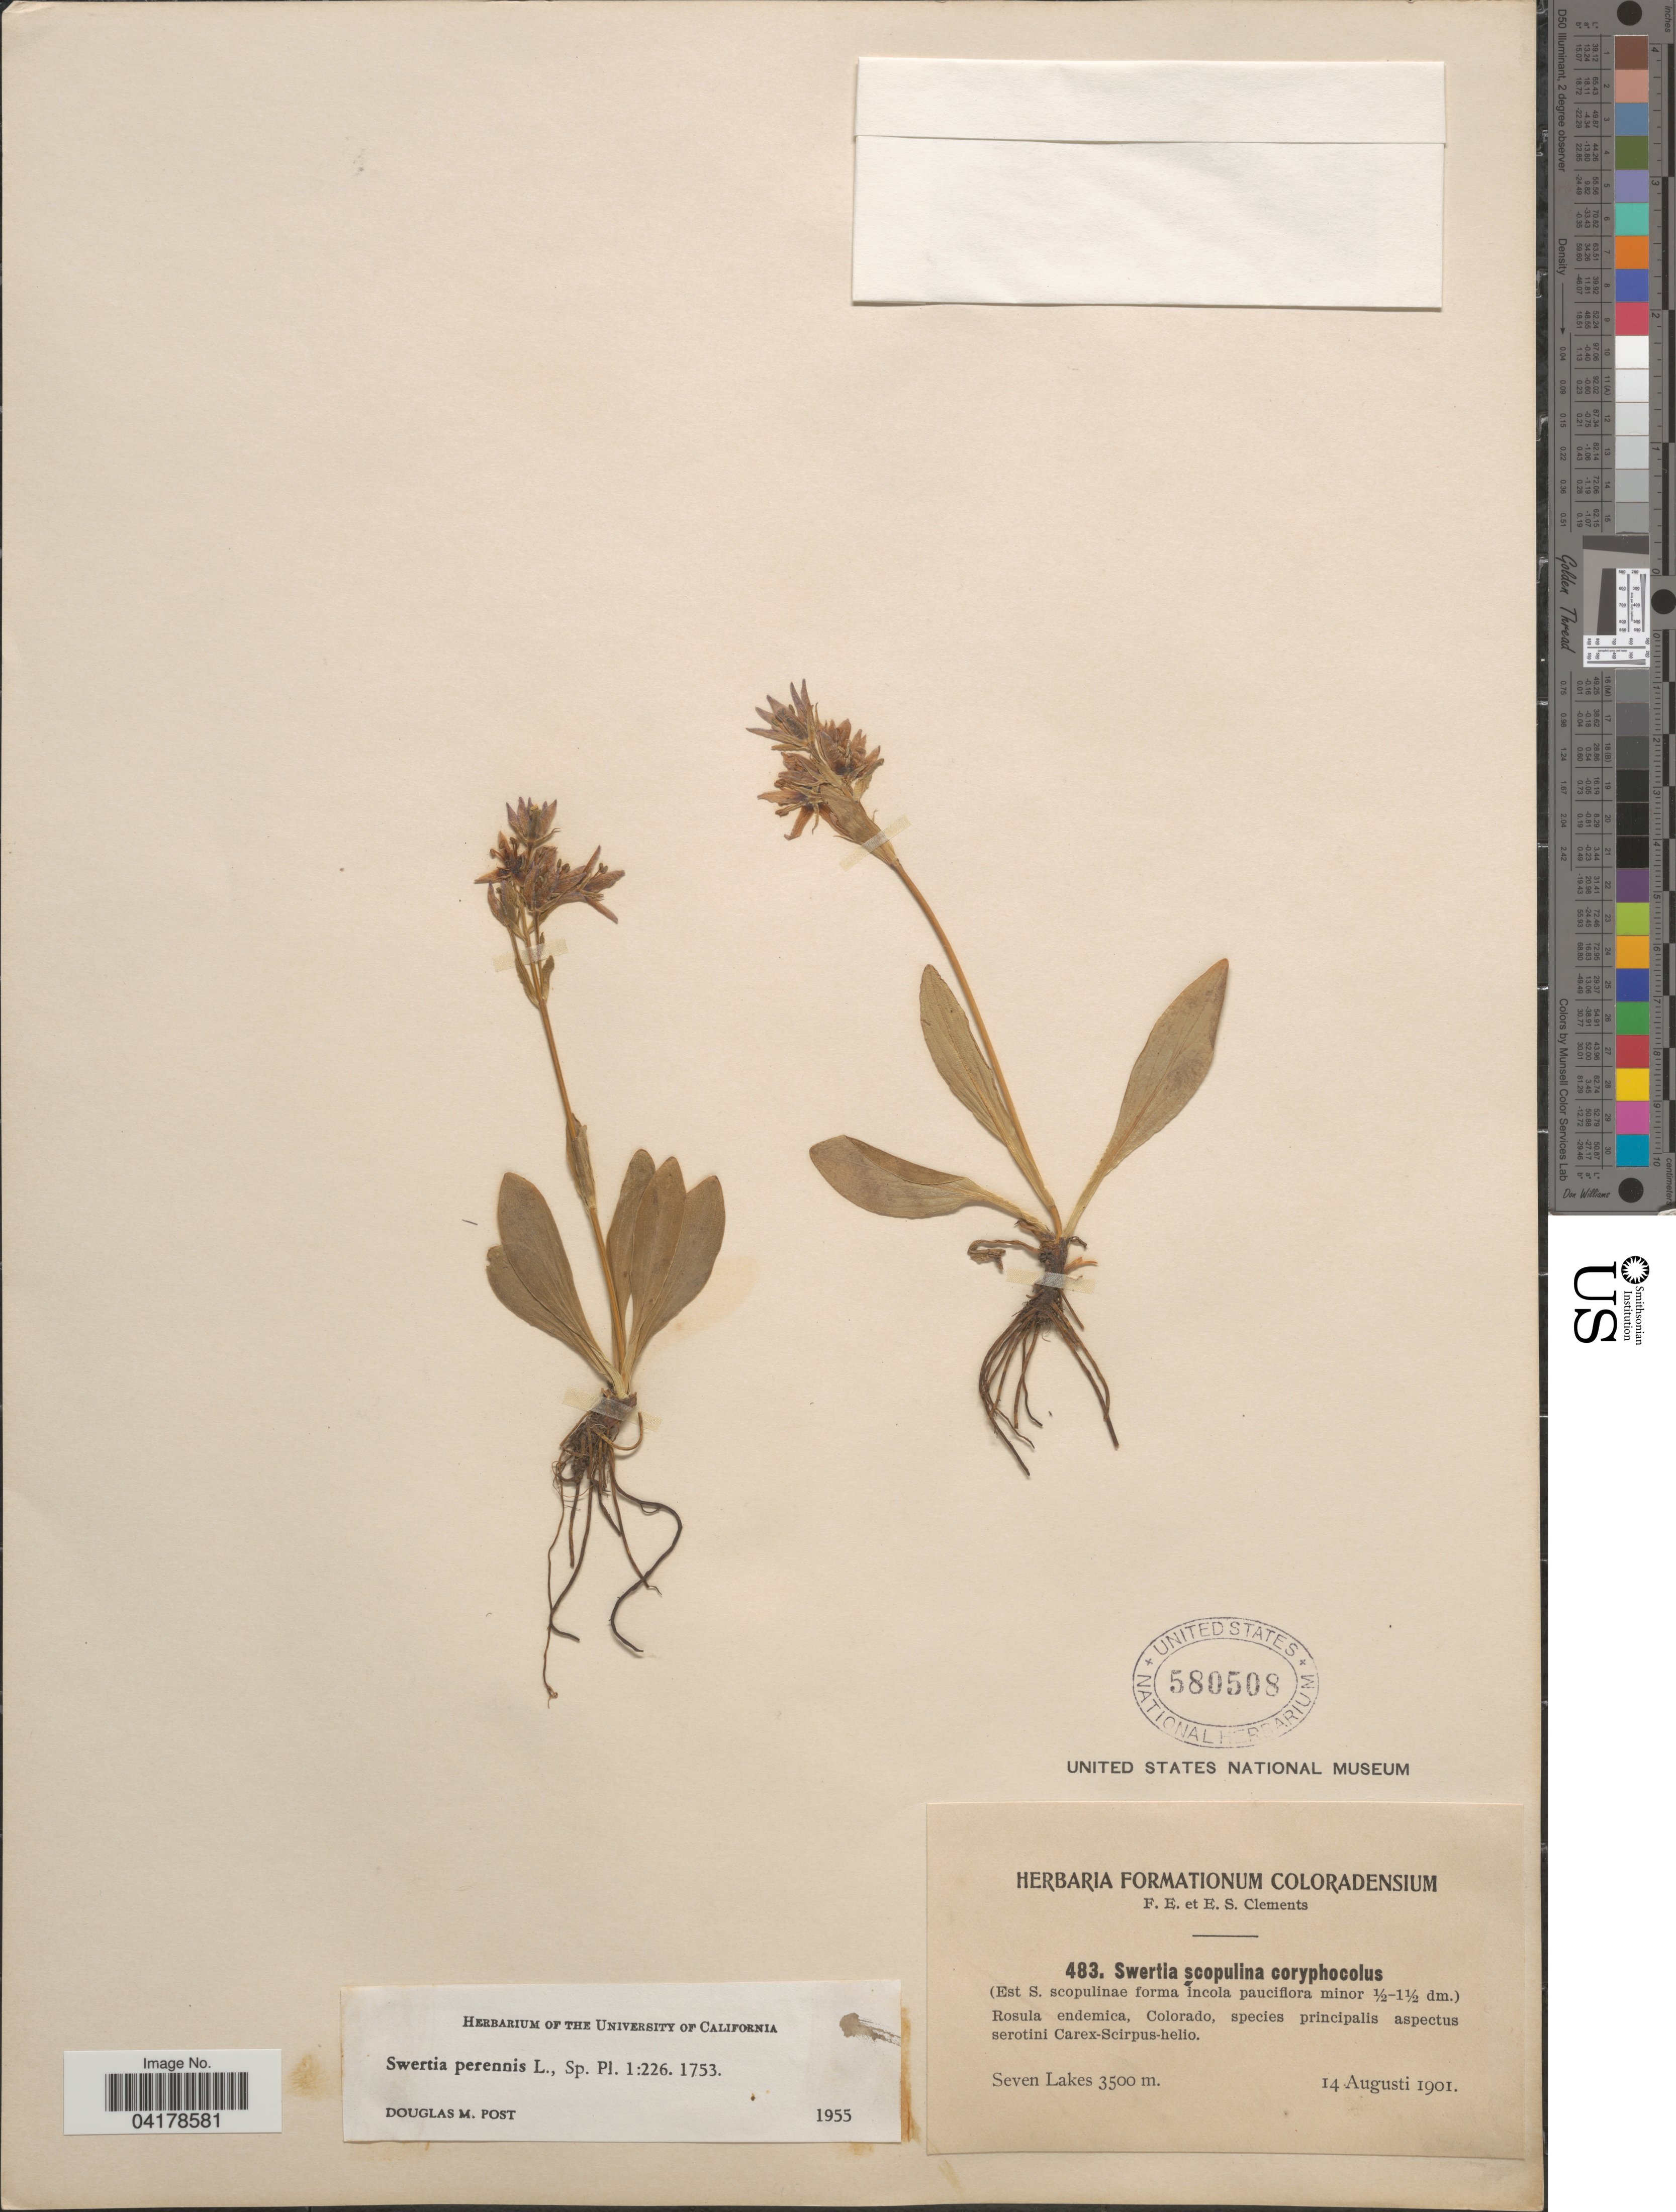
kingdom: Plantae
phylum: Tracheophyta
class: Magnoliopsida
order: Gentianales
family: Gentianaceae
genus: Swertia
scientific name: Swertia perennis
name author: L.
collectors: F. E. Clements & E. S. Clements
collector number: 483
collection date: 1901-08-14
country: United States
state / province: Colorado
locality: Seven Lakes.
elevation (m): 3500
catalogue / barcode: US 580508